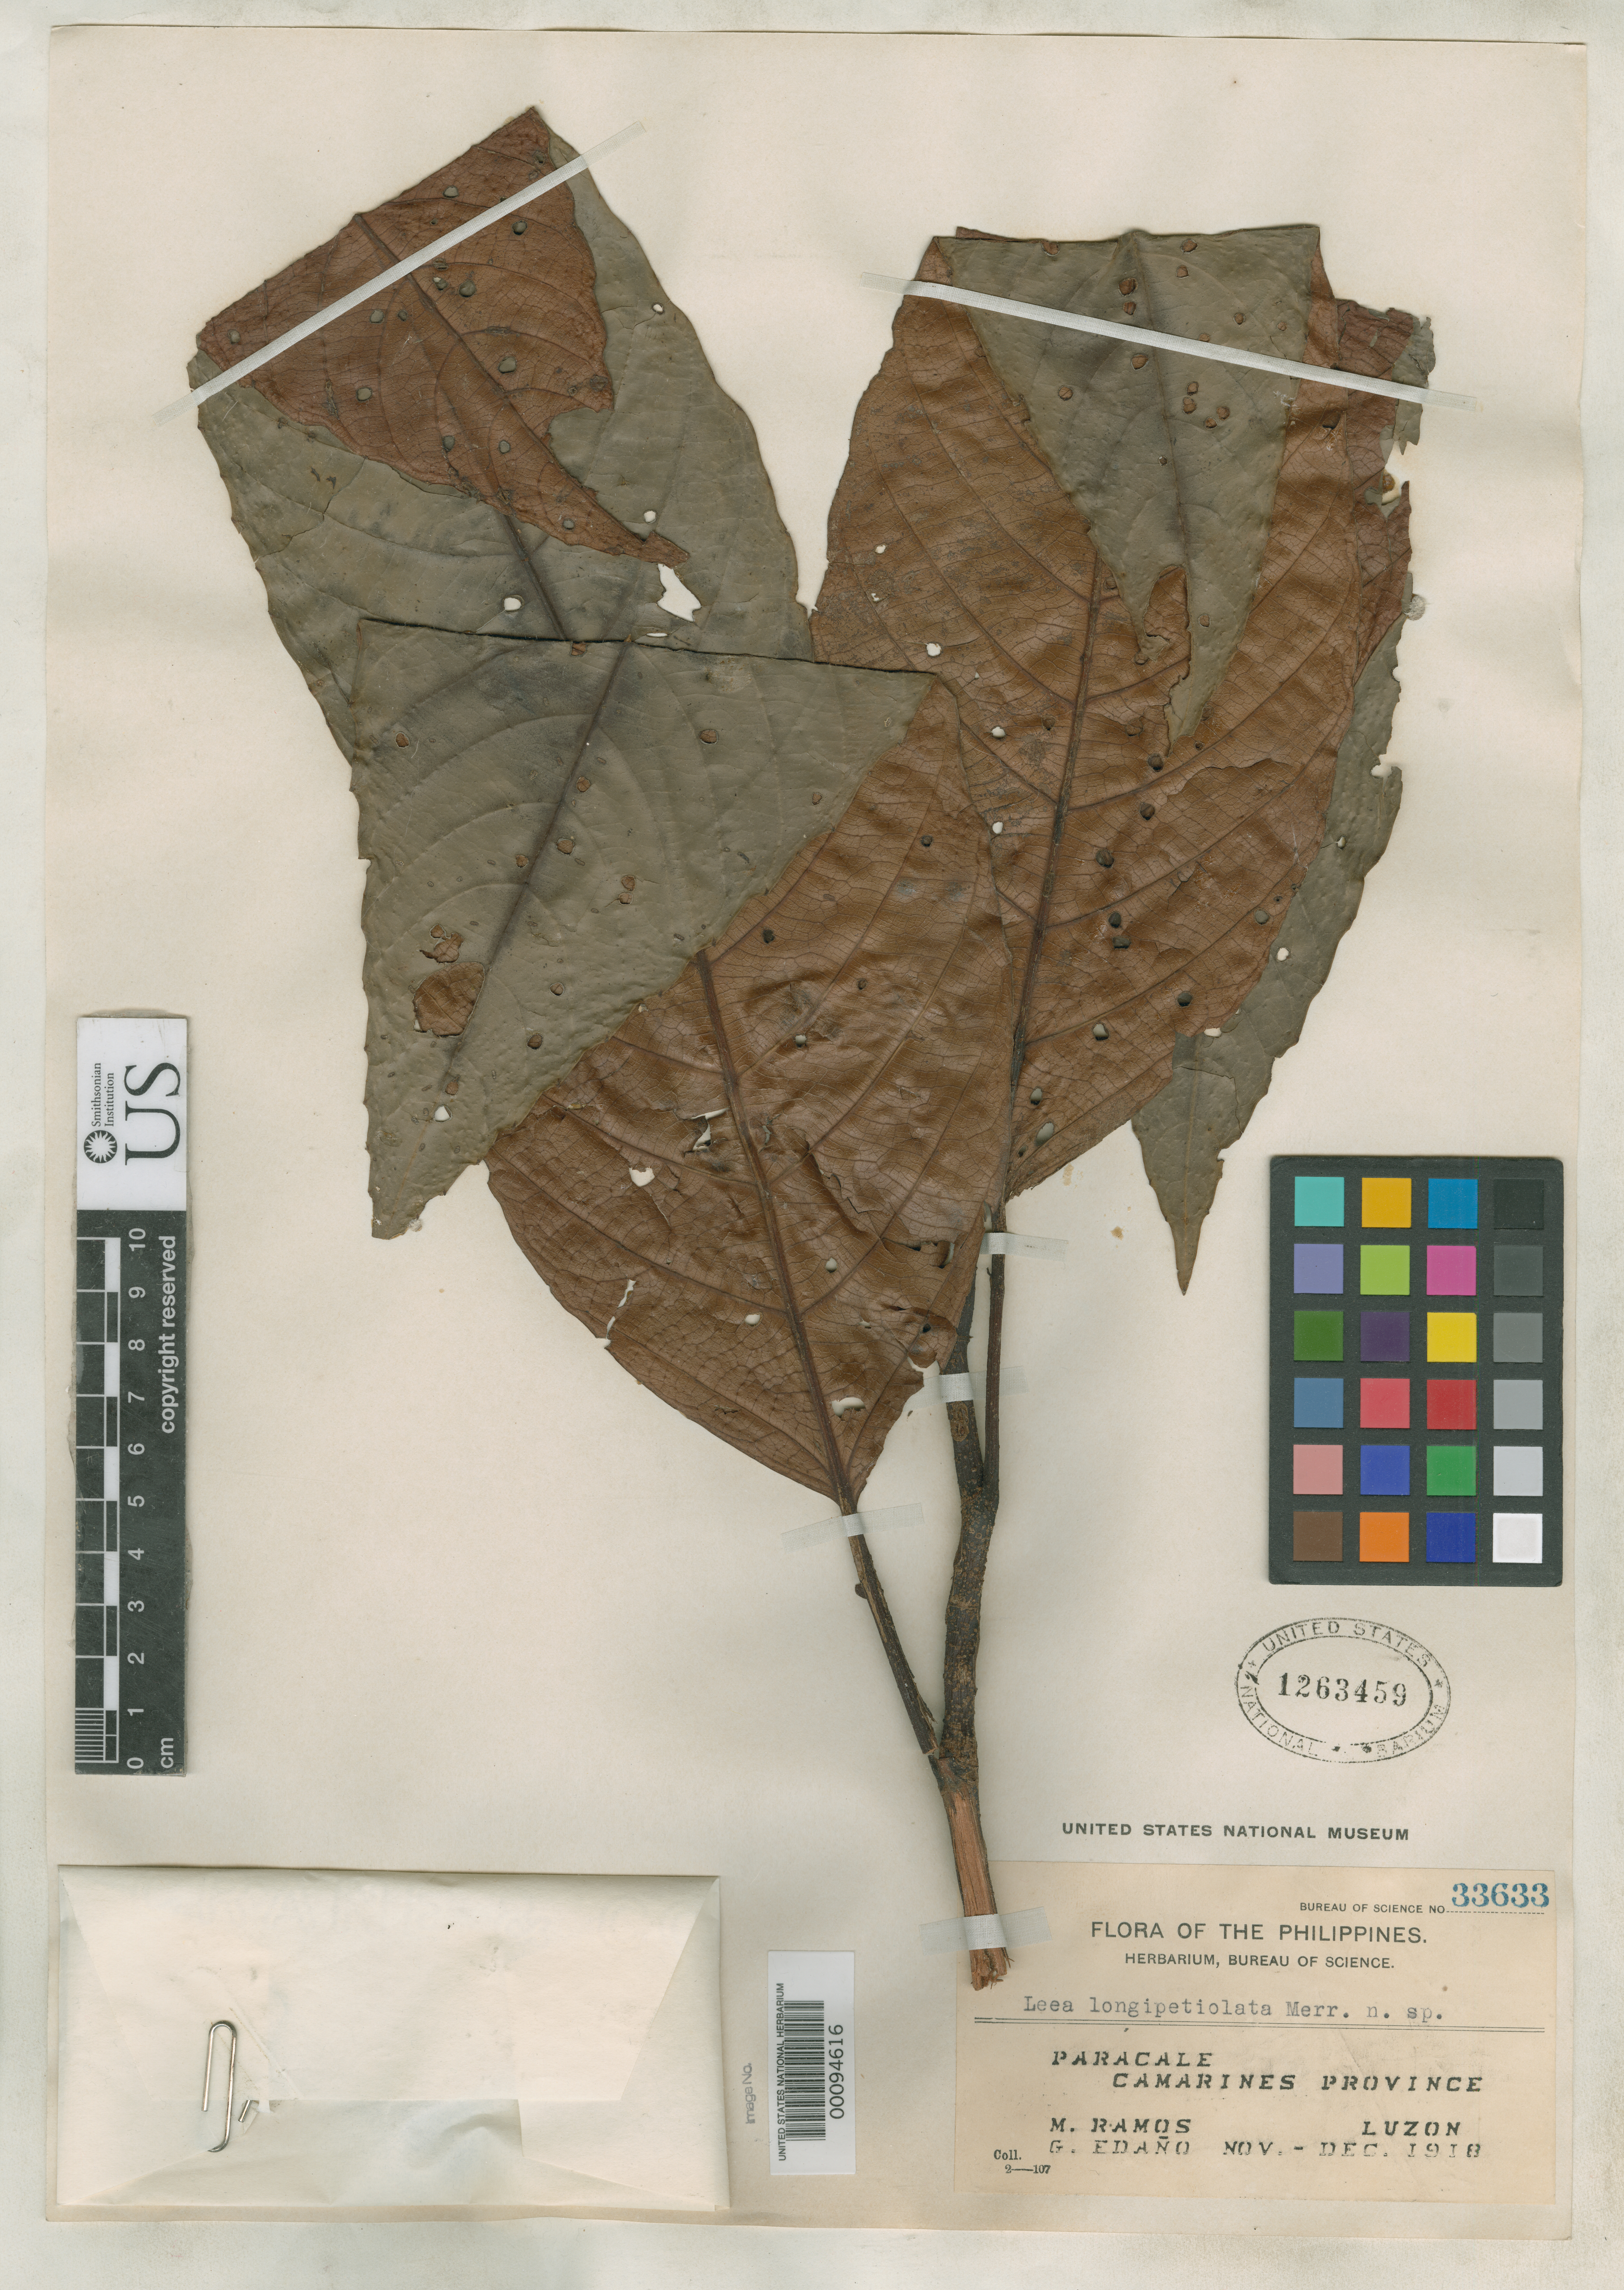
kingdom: Plantae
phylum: Tracheophyta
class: Magnoliopsida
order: Vitales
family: Vitaceae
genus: Leea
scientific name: Leea longipetiolata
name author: Merr.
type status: Isotype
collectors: M. Ramos & G. E. Edaño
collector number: Bur. Sci. 33633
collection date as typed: Dec 1918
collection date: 1918-12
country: Philippines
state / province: Bicol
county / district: Camarines Norte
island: Luzon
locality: Paracale.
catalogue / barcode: US 1263459